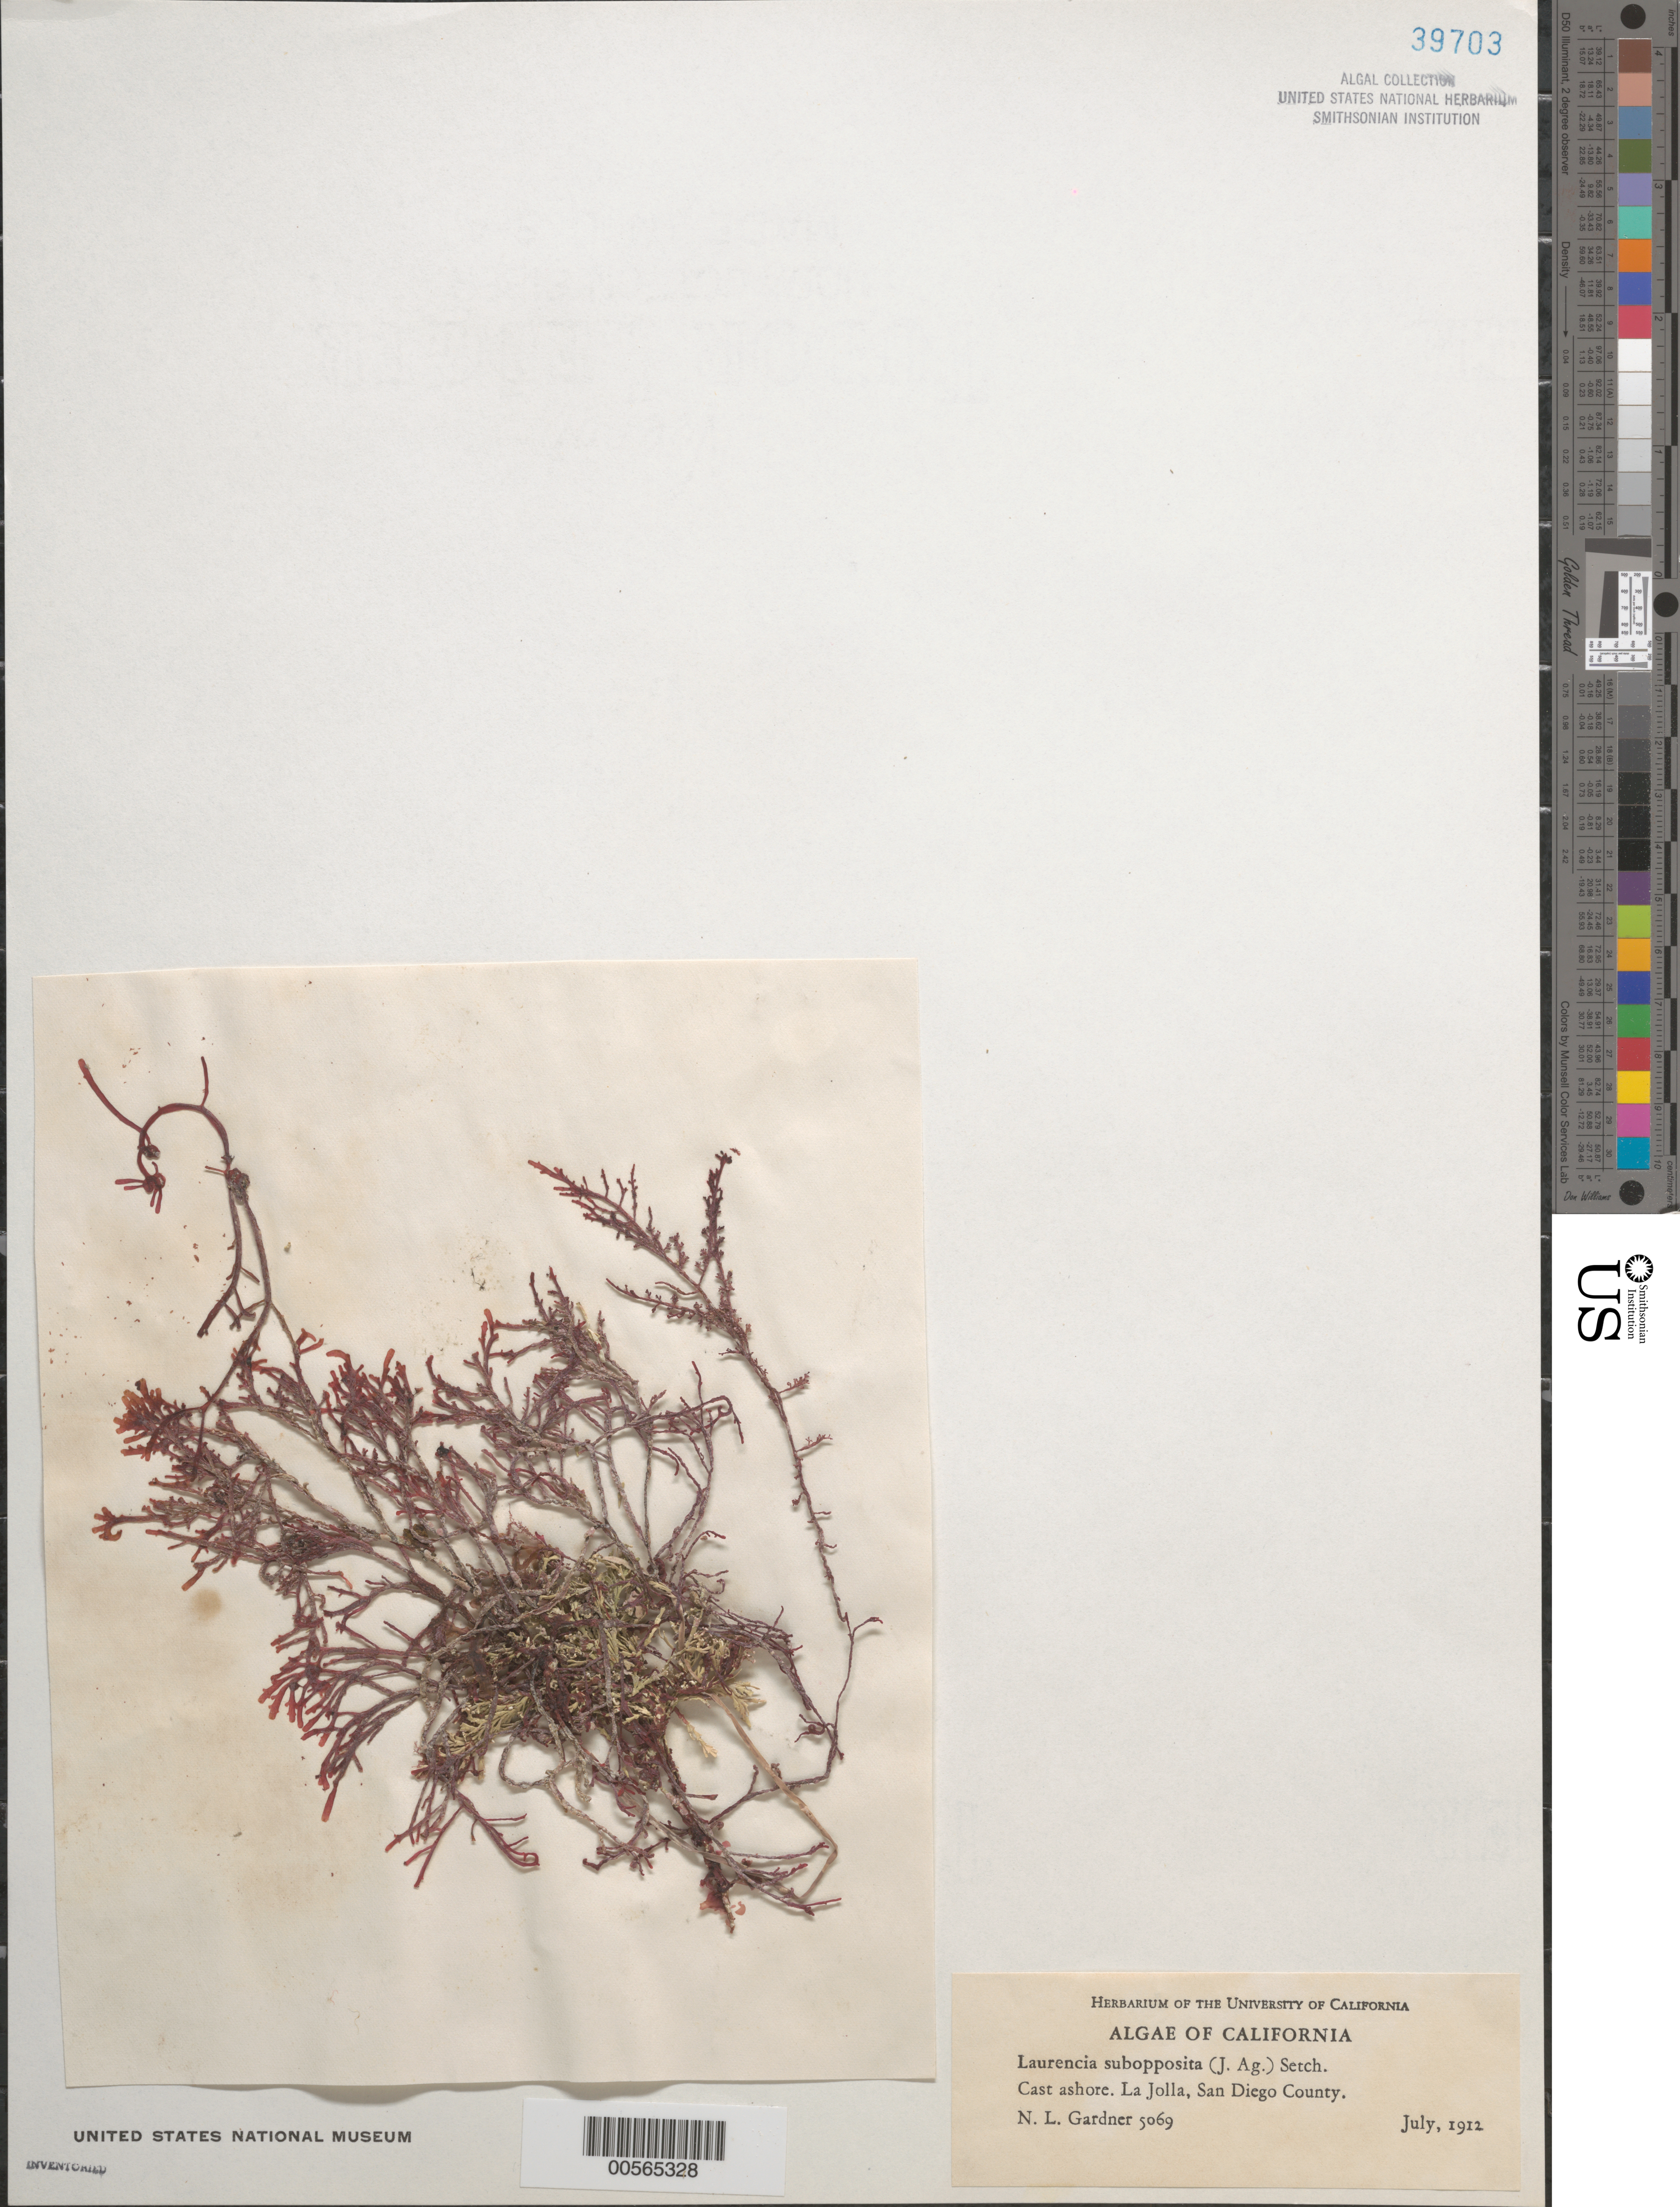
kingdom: Plantae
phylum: Rhodophyta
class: Florideophyceae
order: Ceramiales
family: Rhodomelaceae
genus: Laurencia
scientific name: Laurencia subopposita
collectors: N. Gardner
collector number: NLG 5069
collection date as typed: Jul 1912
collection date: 1912-07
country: United States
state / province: California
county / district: San Diego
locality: La Jolla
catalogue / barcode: US 39703